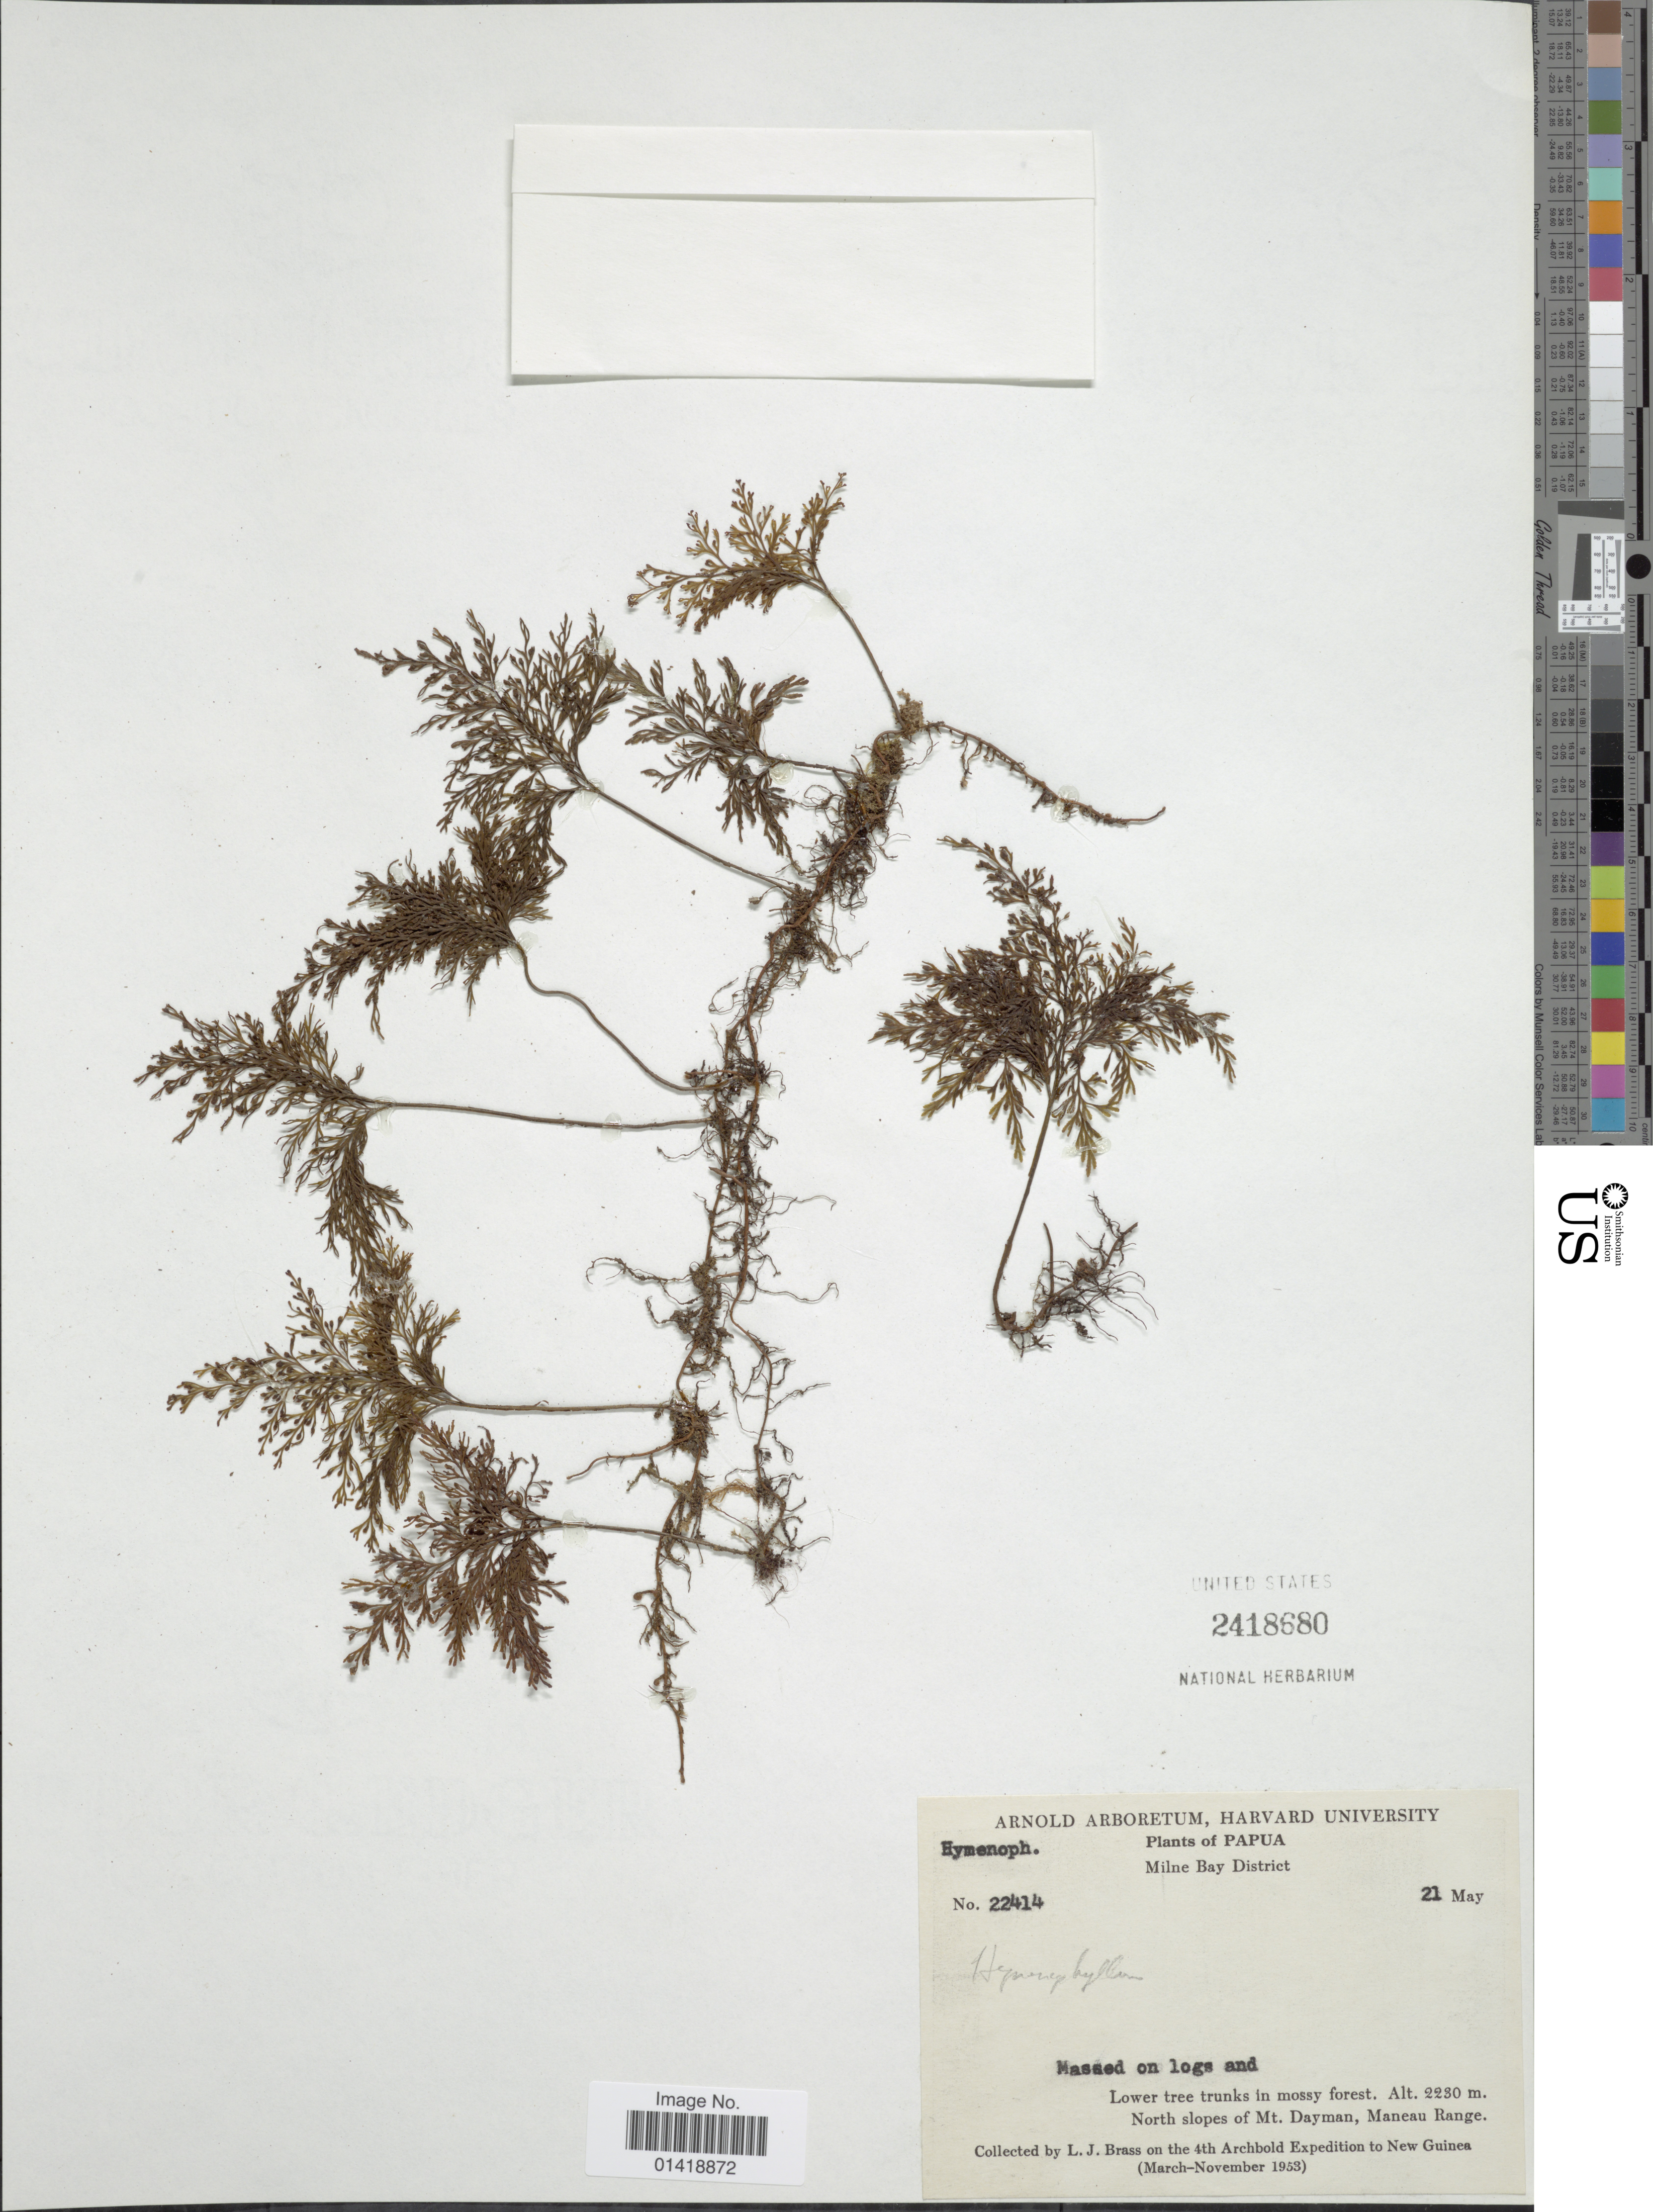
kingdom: Plantae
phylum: Tracheophyta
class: Polypodiopsida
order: Hymenophyllales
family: Hymenophyllaceae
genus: Hymenophyllum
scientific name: Hymenophyllum sp.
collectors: L. J. Brass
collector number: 22414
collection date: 1953-05-21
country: Papua New Guinea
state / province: Milne Bay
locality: Milne Bay District. Lower tree trunks in mosy forest. North slopes of Mt. Dayman, Maneau Range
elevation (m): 2230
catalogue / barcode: US 2418680